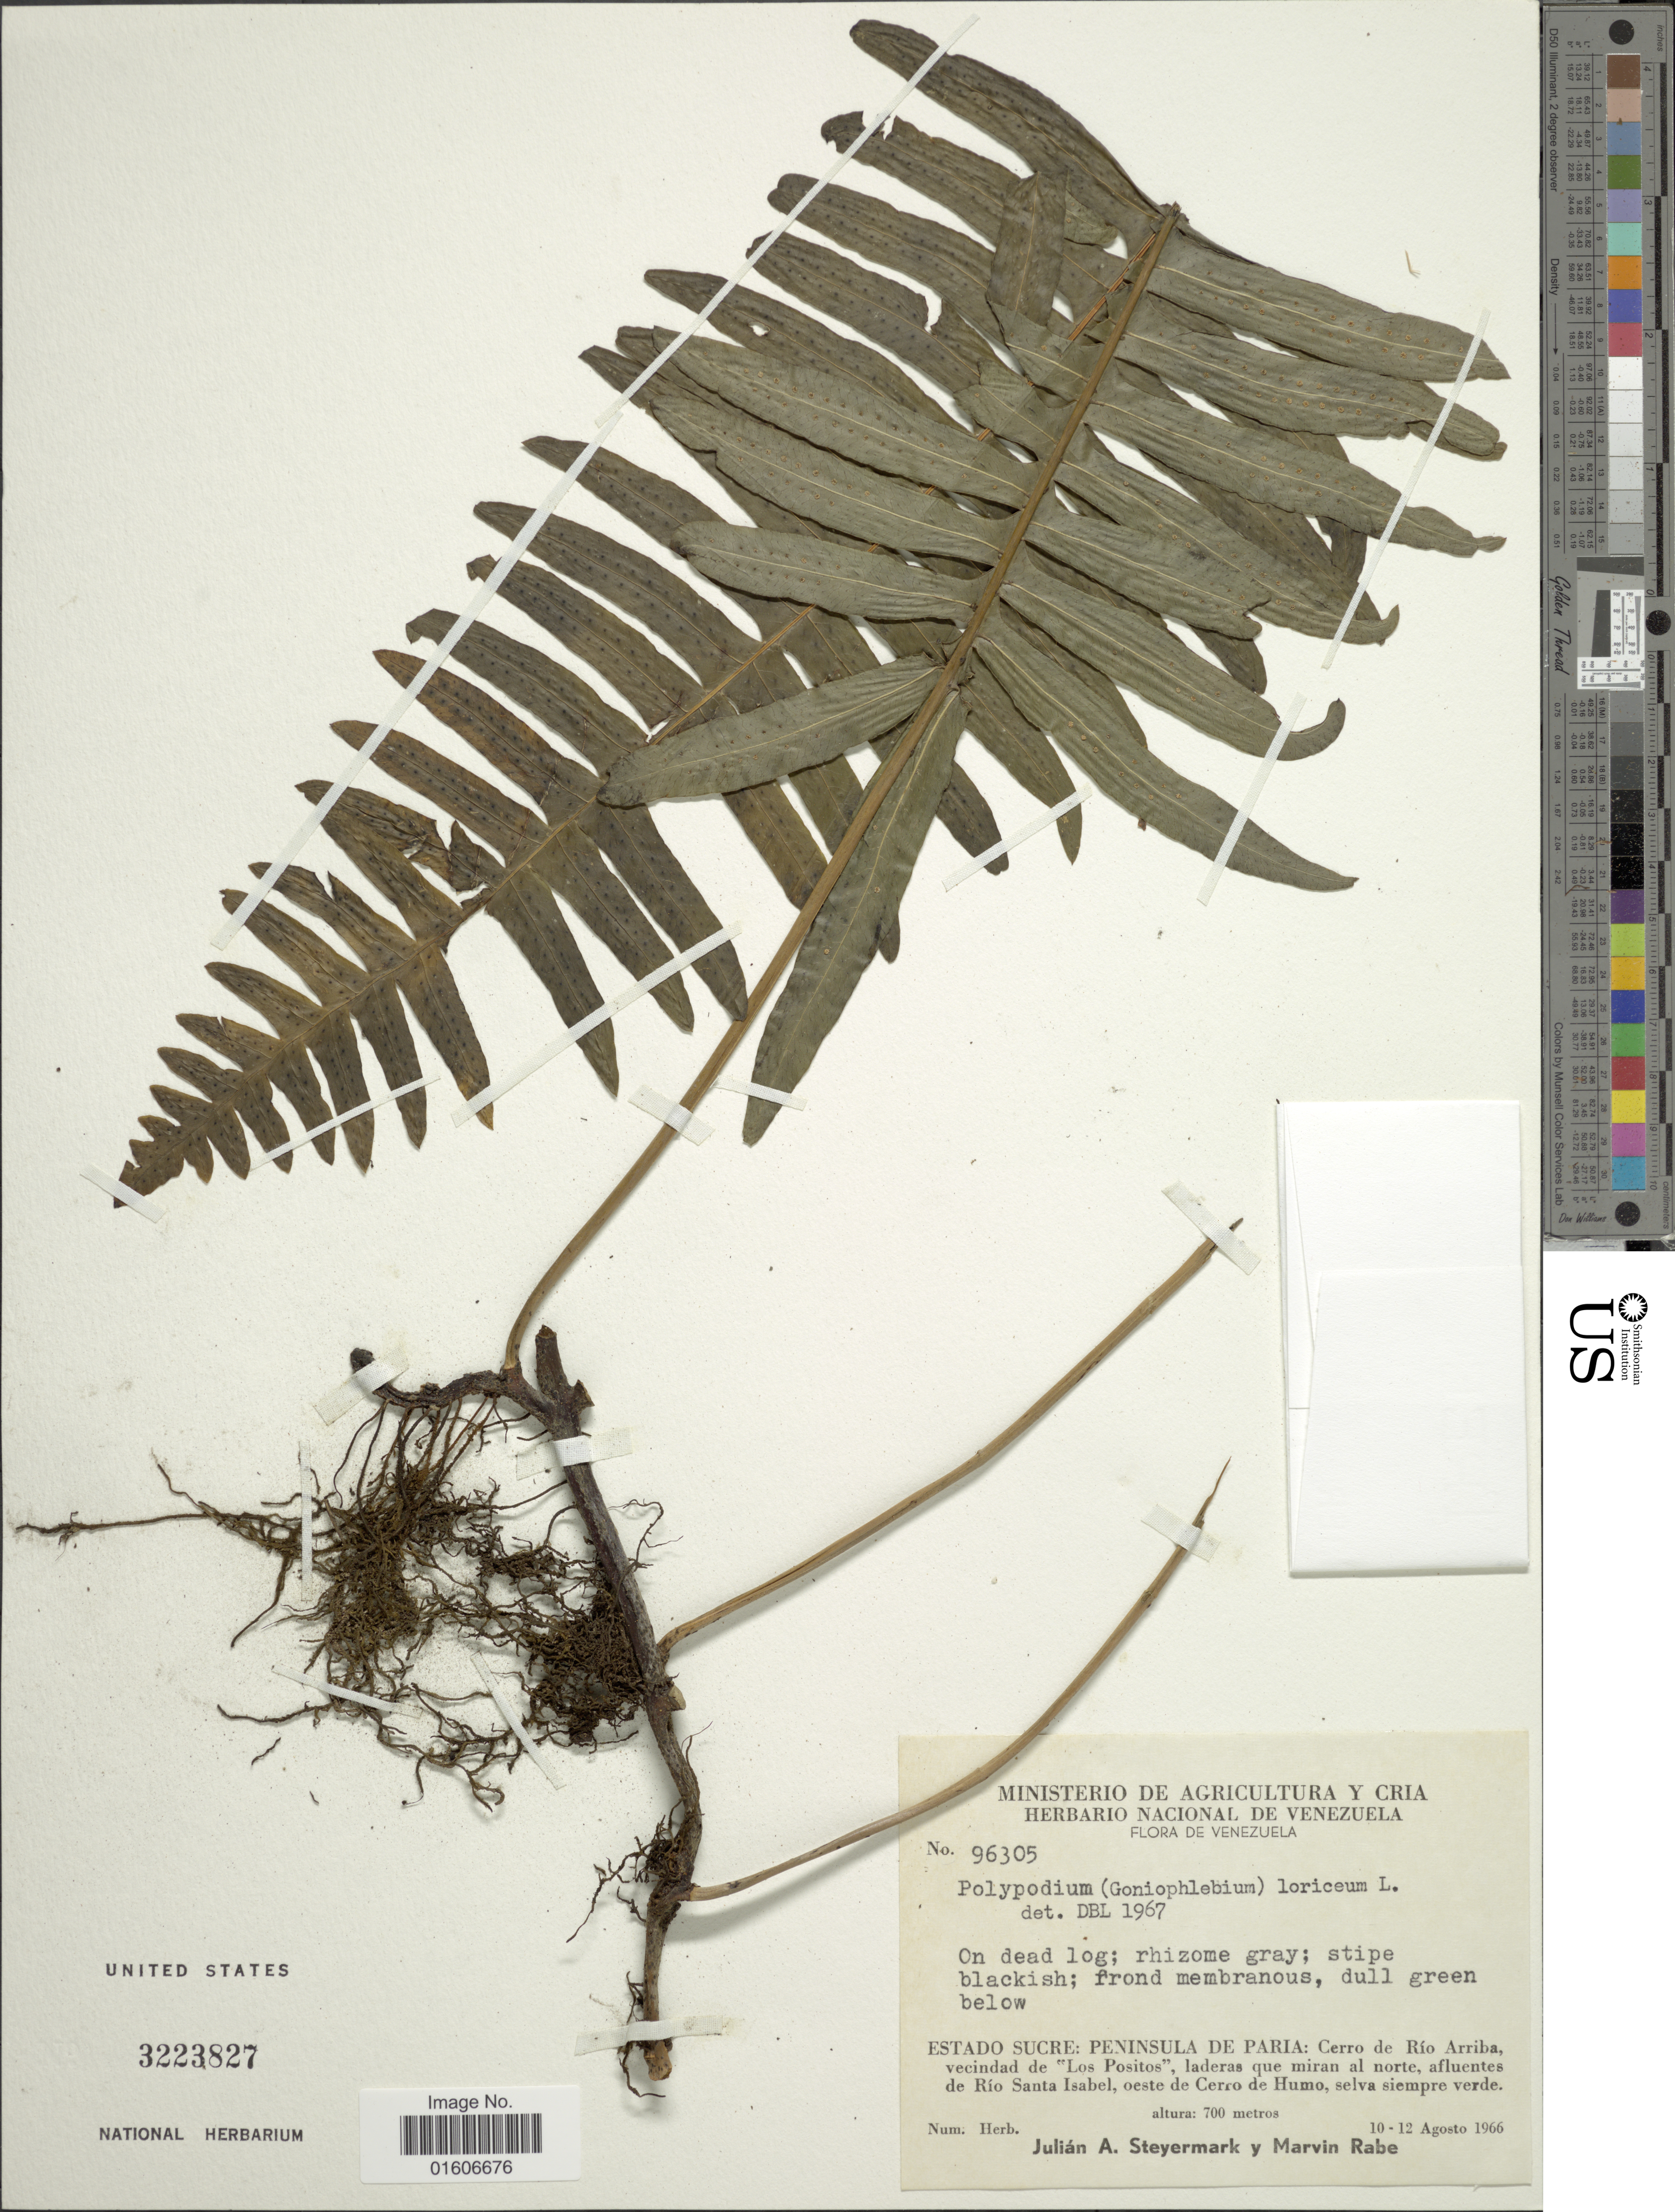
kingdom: Plantae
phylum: Tracheophyta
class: Polypodiopsida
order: Polypodiales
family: Polypodiaceae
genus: Serpocaulon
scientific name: Serpocaulon loriceum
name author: (L.) A.R. Sm.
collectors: J. Steyermark & M. Rabe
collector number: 96305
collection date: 1966-08-10/1966-08-12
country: Venezuela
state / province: Sucre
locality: Estado Sucre: Peninsula de Paria: Cerro de Río Arriba, vecindad de "Los Positos", laderas que miran al norte, afluentes de Río Santa Isabel, oeste de Cerro de Humo, selva siempre verde.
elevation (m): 700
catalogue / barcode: US 3223827